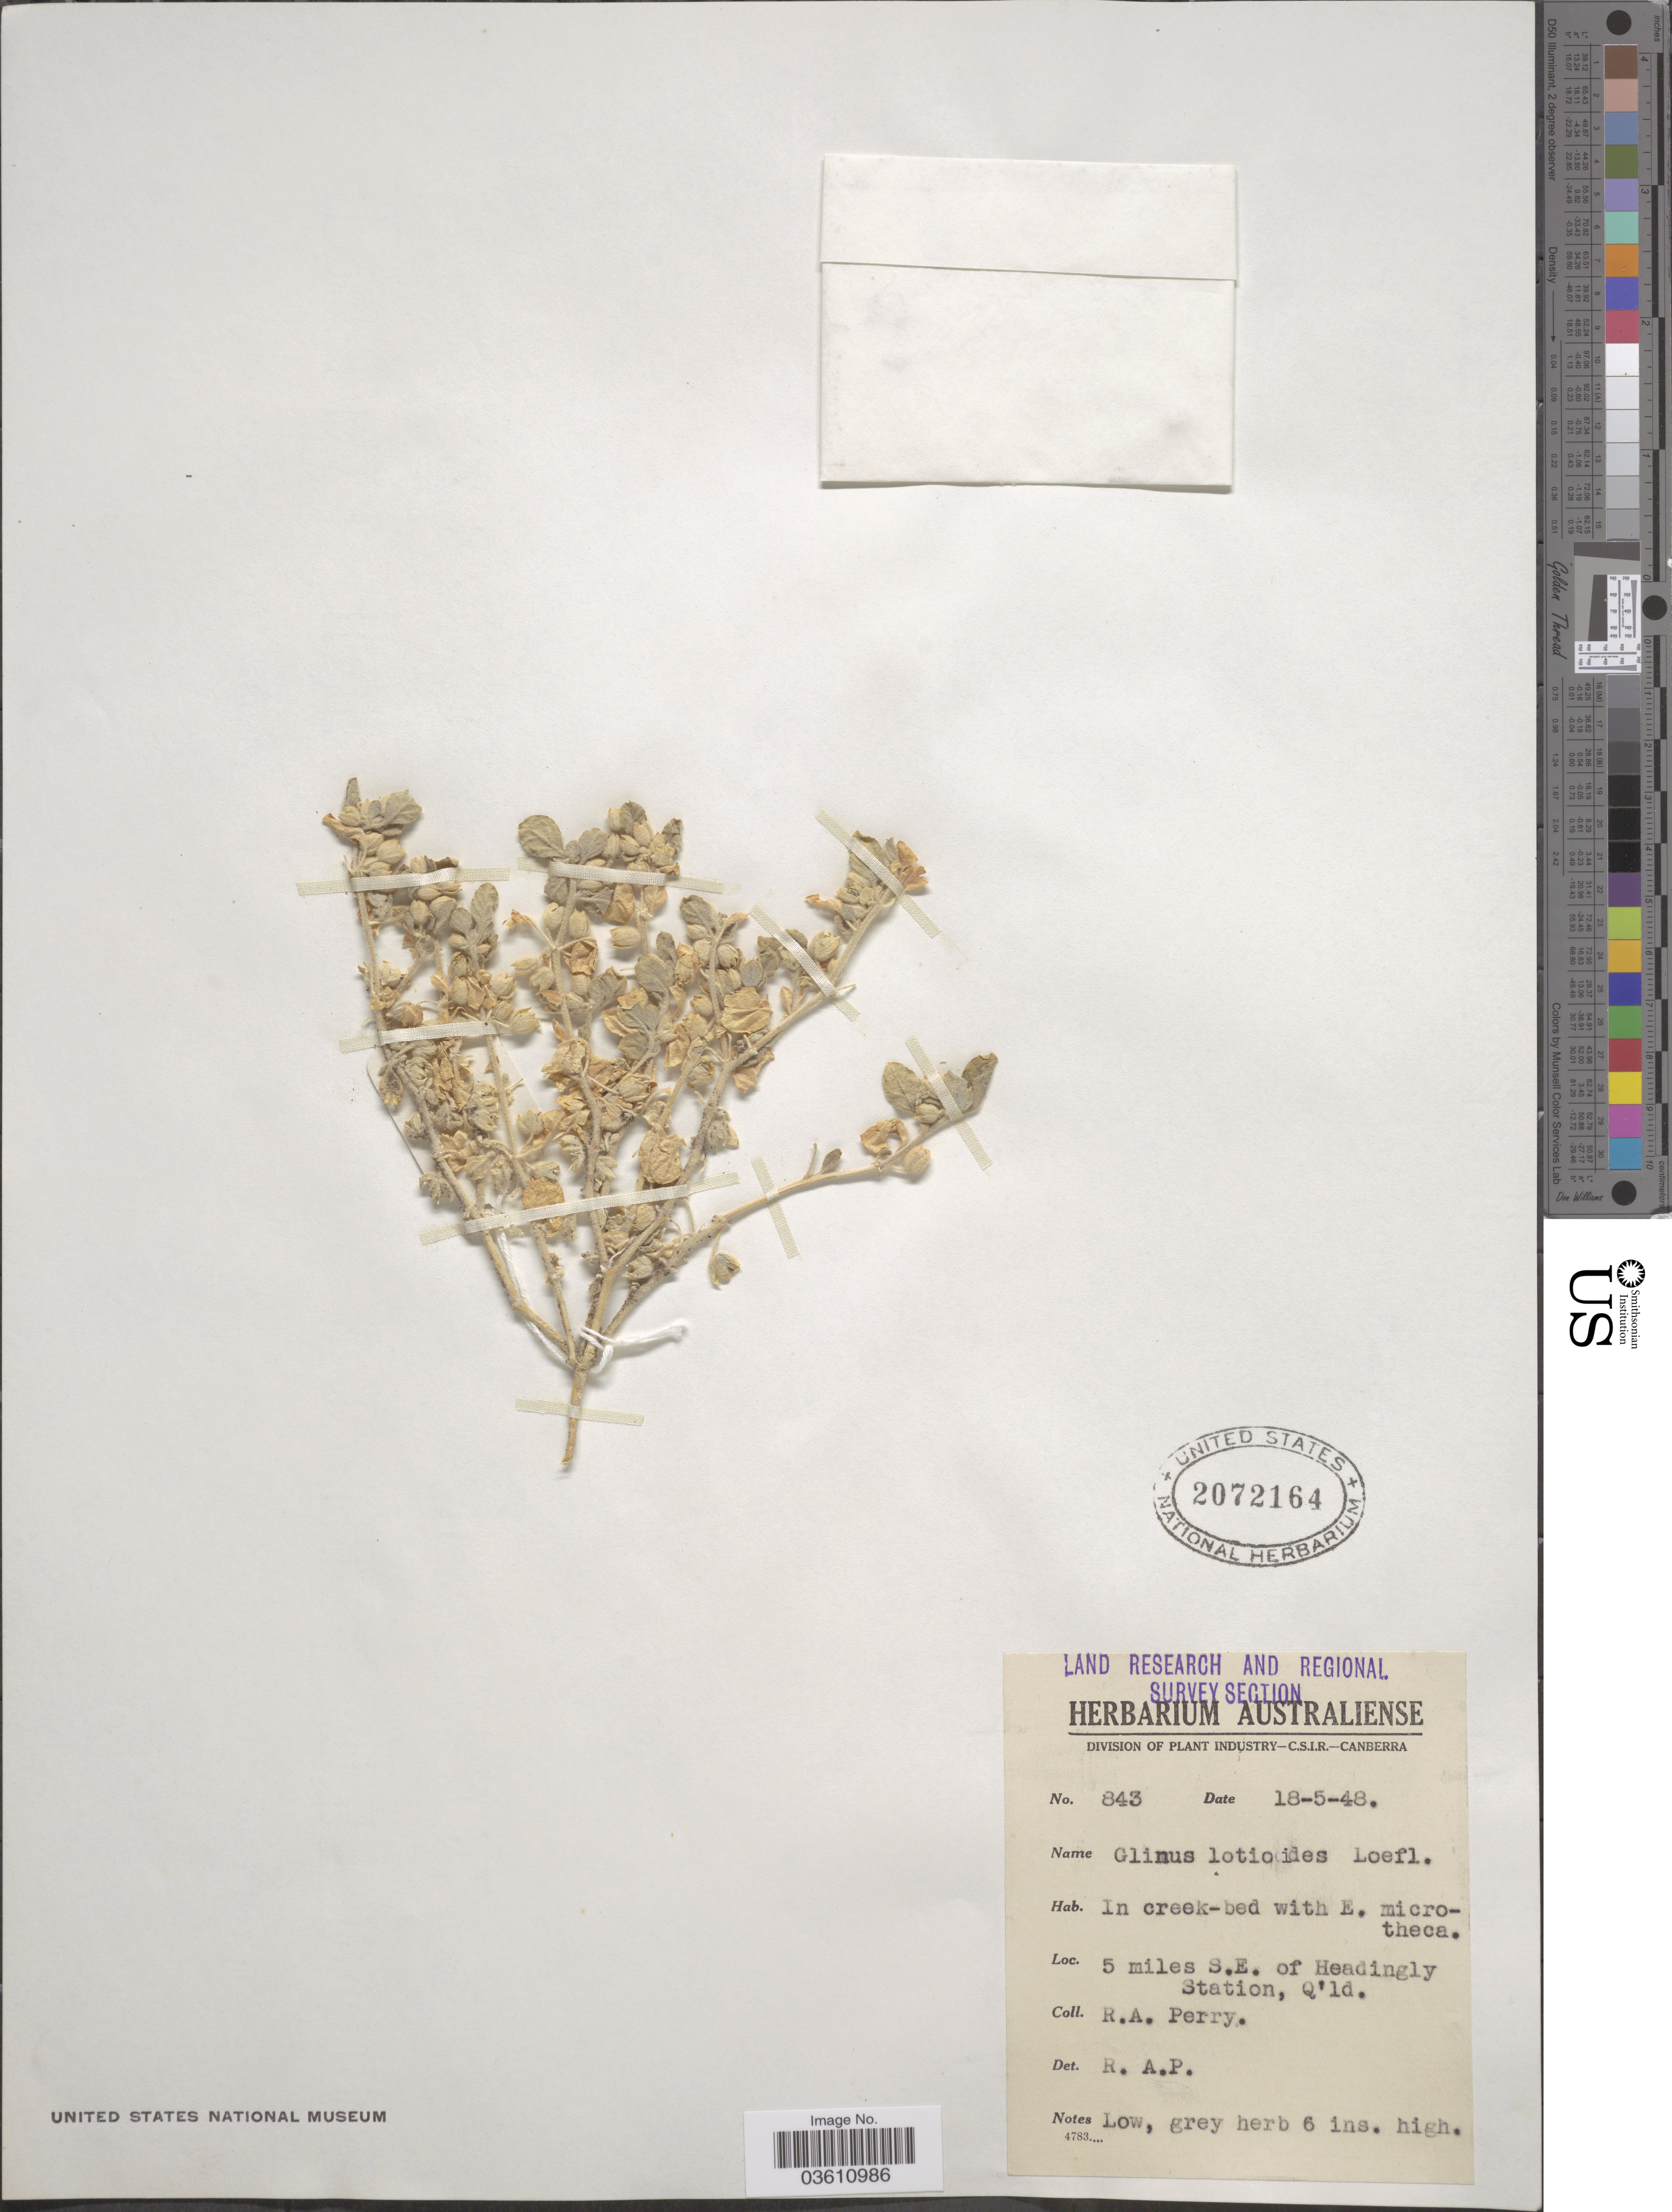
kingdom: Plantae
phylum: Tracheophyta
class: Magnoliopsida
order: Caryophyllales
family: Molluginaceae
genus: Glinus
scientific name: Glinus lotoides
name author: L.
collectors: Perry, R. A.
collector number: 843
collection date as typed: Transcribed d/m/y: 18/5/48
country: Australia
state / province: Queensland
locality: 5 miles S.E. of Headingly Station.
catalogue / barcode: US 2072164